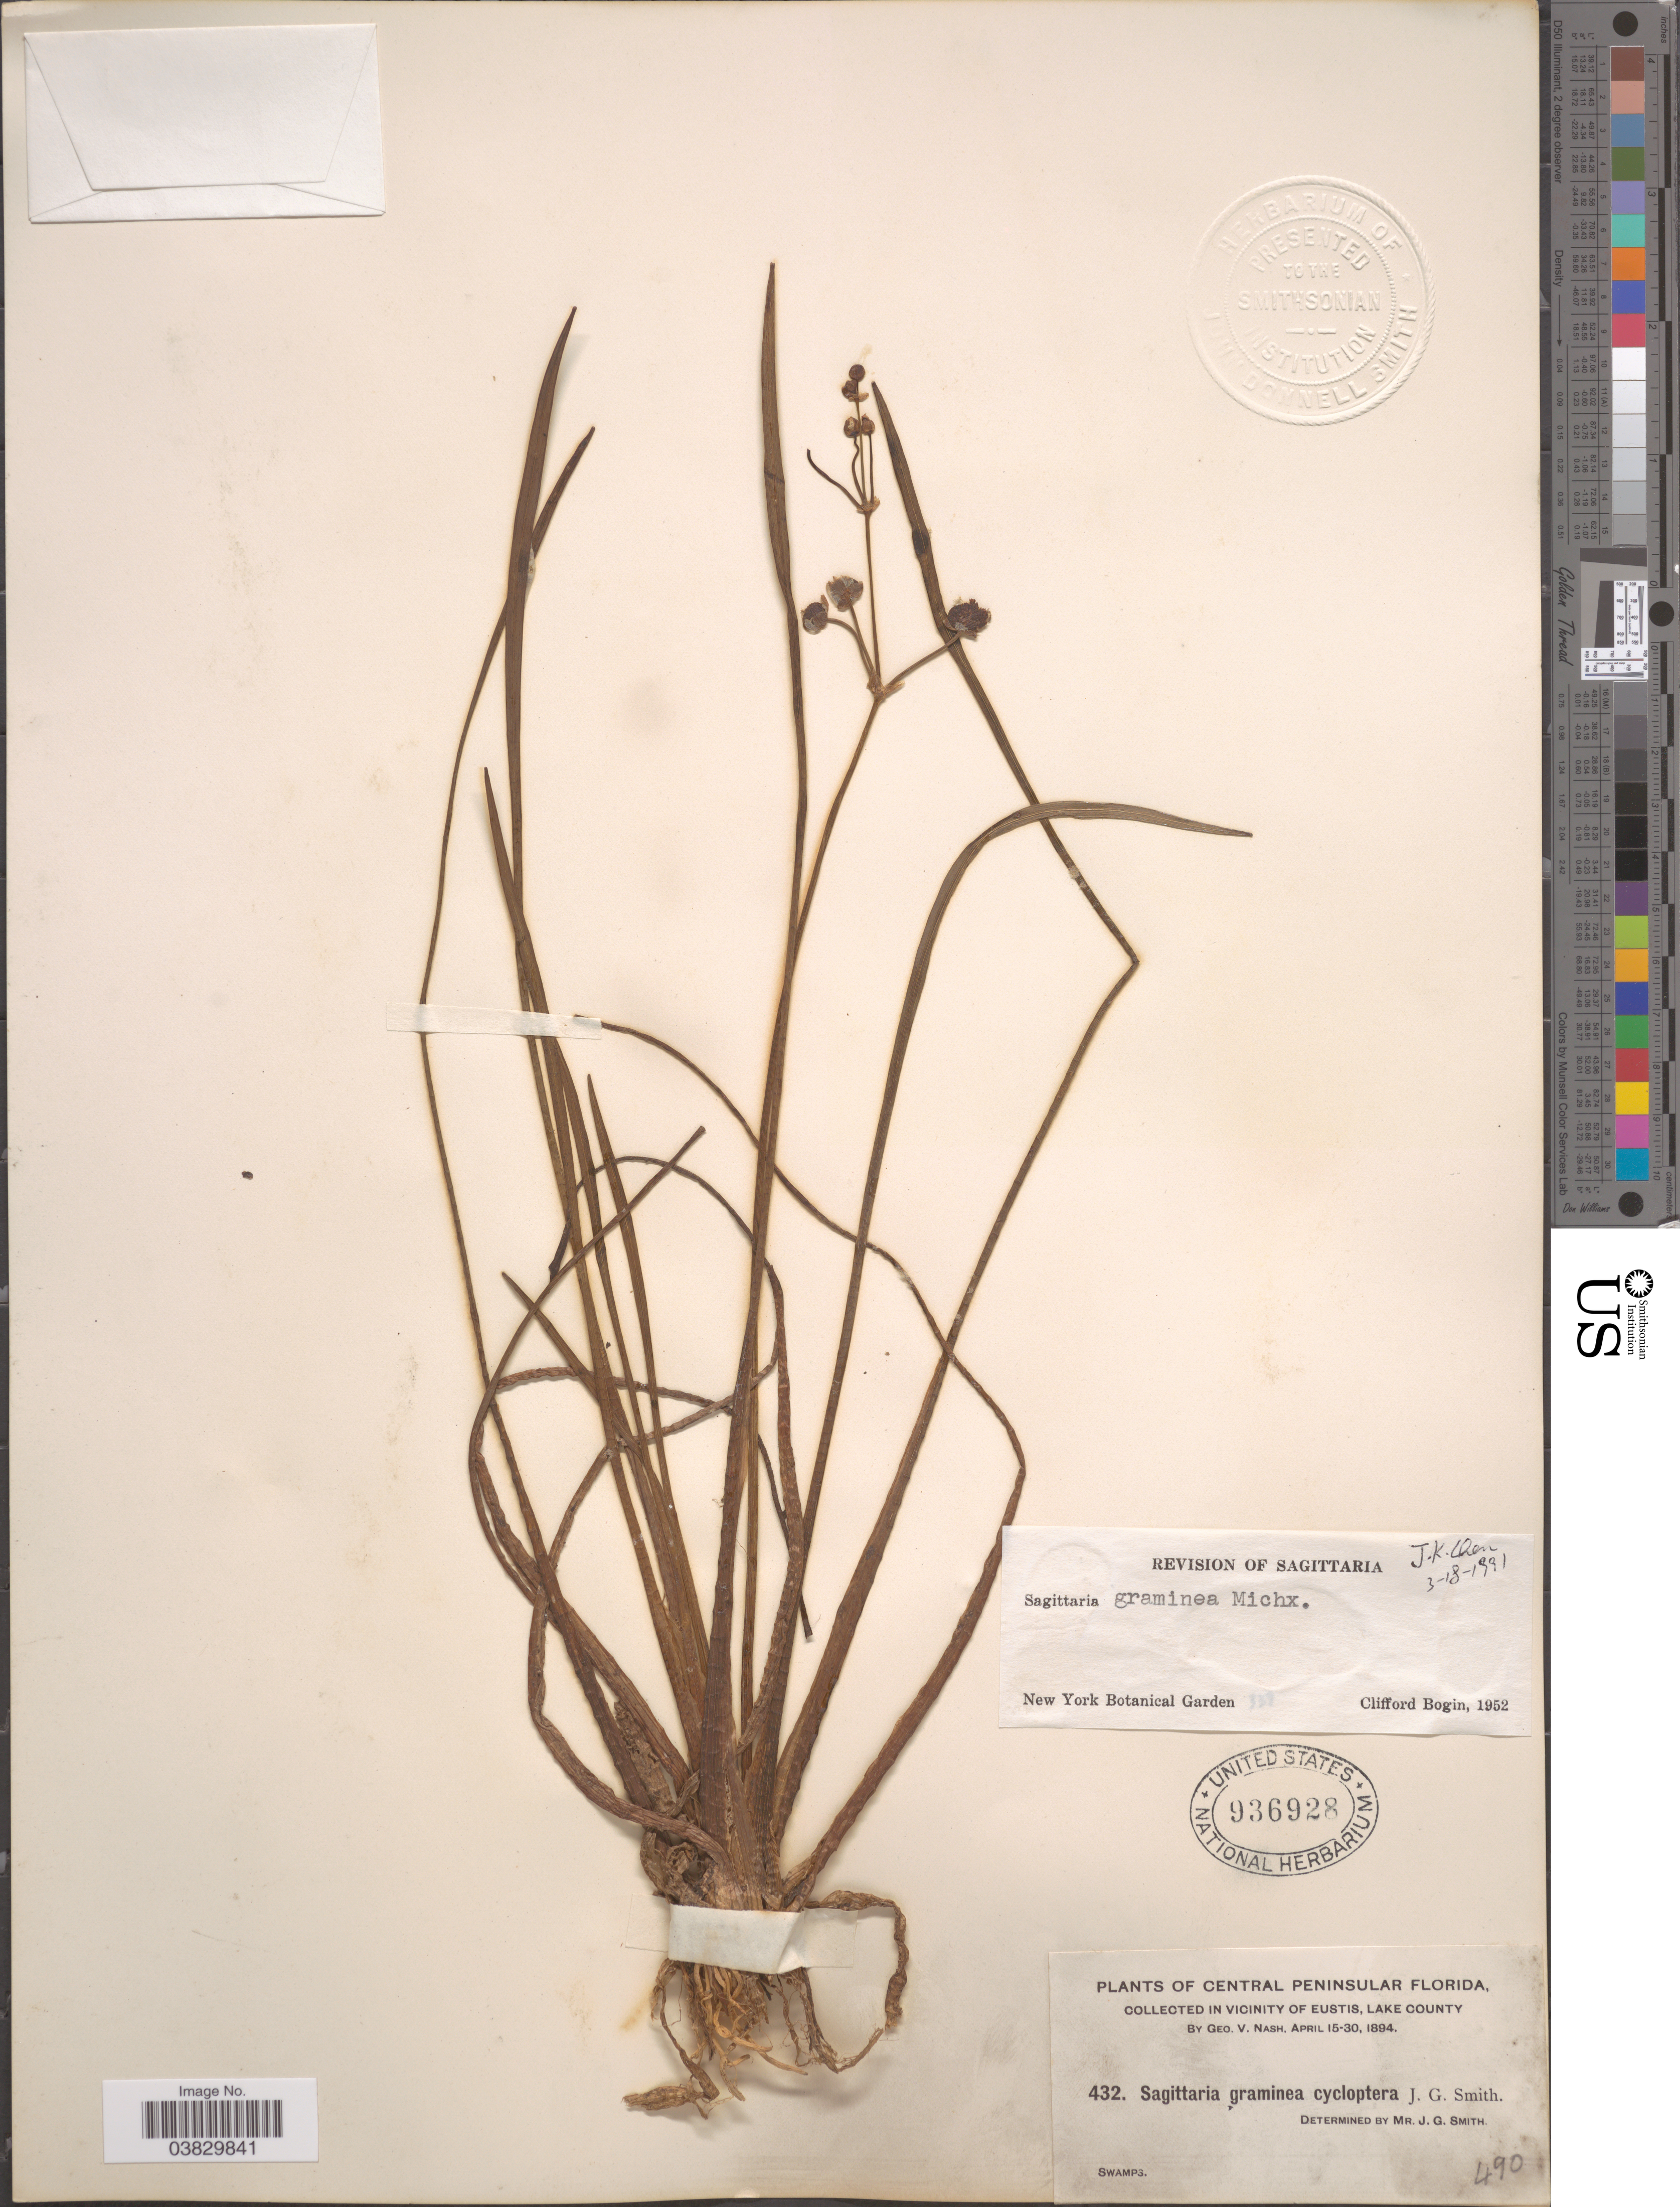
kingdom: Plantae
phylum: Tracheophyta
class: Liliopsida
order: Alismatales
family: Alismataceae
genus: Sagittaria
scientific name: Sagittaria graminea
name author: Michx.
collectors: G. V. Nash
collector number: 432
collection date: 1894-04-15/1894-04-30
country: United States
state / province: Florida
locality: Central Peninsular Florida. Vicinity of Eustis, Lake County. Swamps.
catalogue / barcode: US 936928